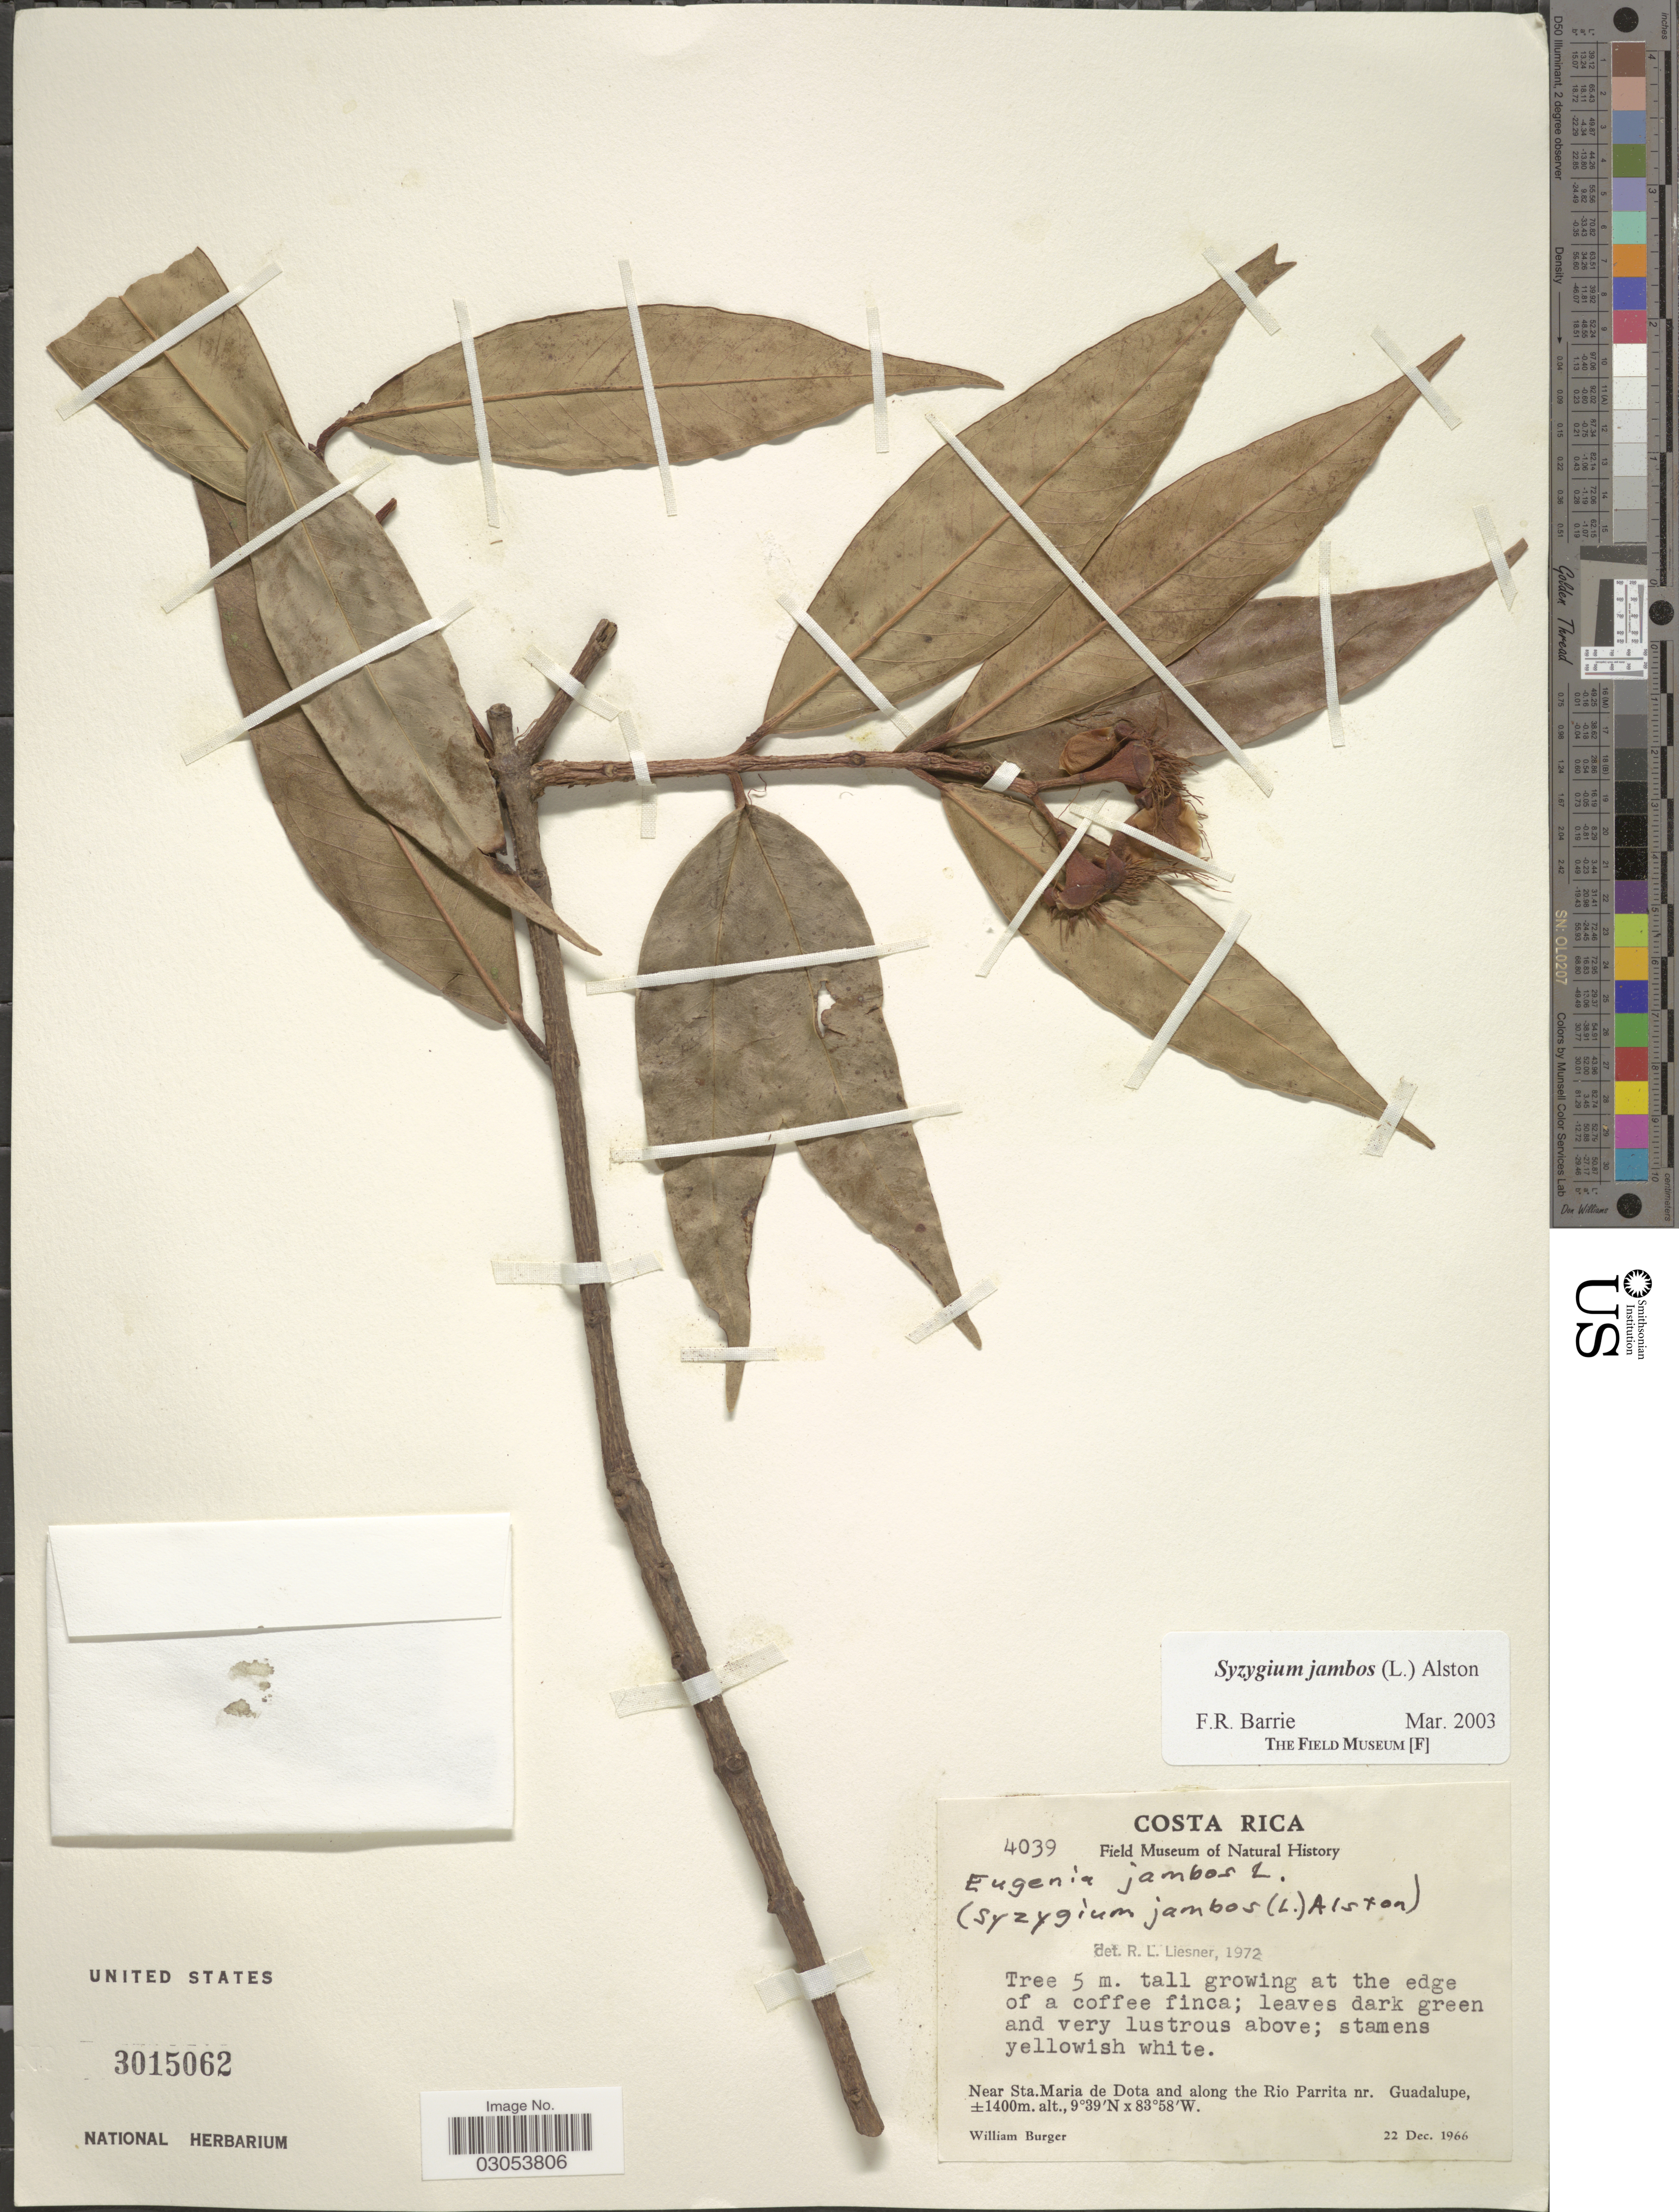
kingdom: Plantae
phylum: Tracheophyta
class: Magnoliopsida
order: Myrtales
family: Myrtaceae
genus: Syzygium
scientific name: Syzygium jambos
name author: (L.) Alston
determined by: Barrie, F. R.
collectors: W. Burger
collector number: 4039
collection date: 1966-12-22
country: Costa Rica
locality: Near Sta. Maria de Dota and along the Rio Parrita nr. Guadalupe.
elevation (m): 1400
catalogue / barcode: US 3015062